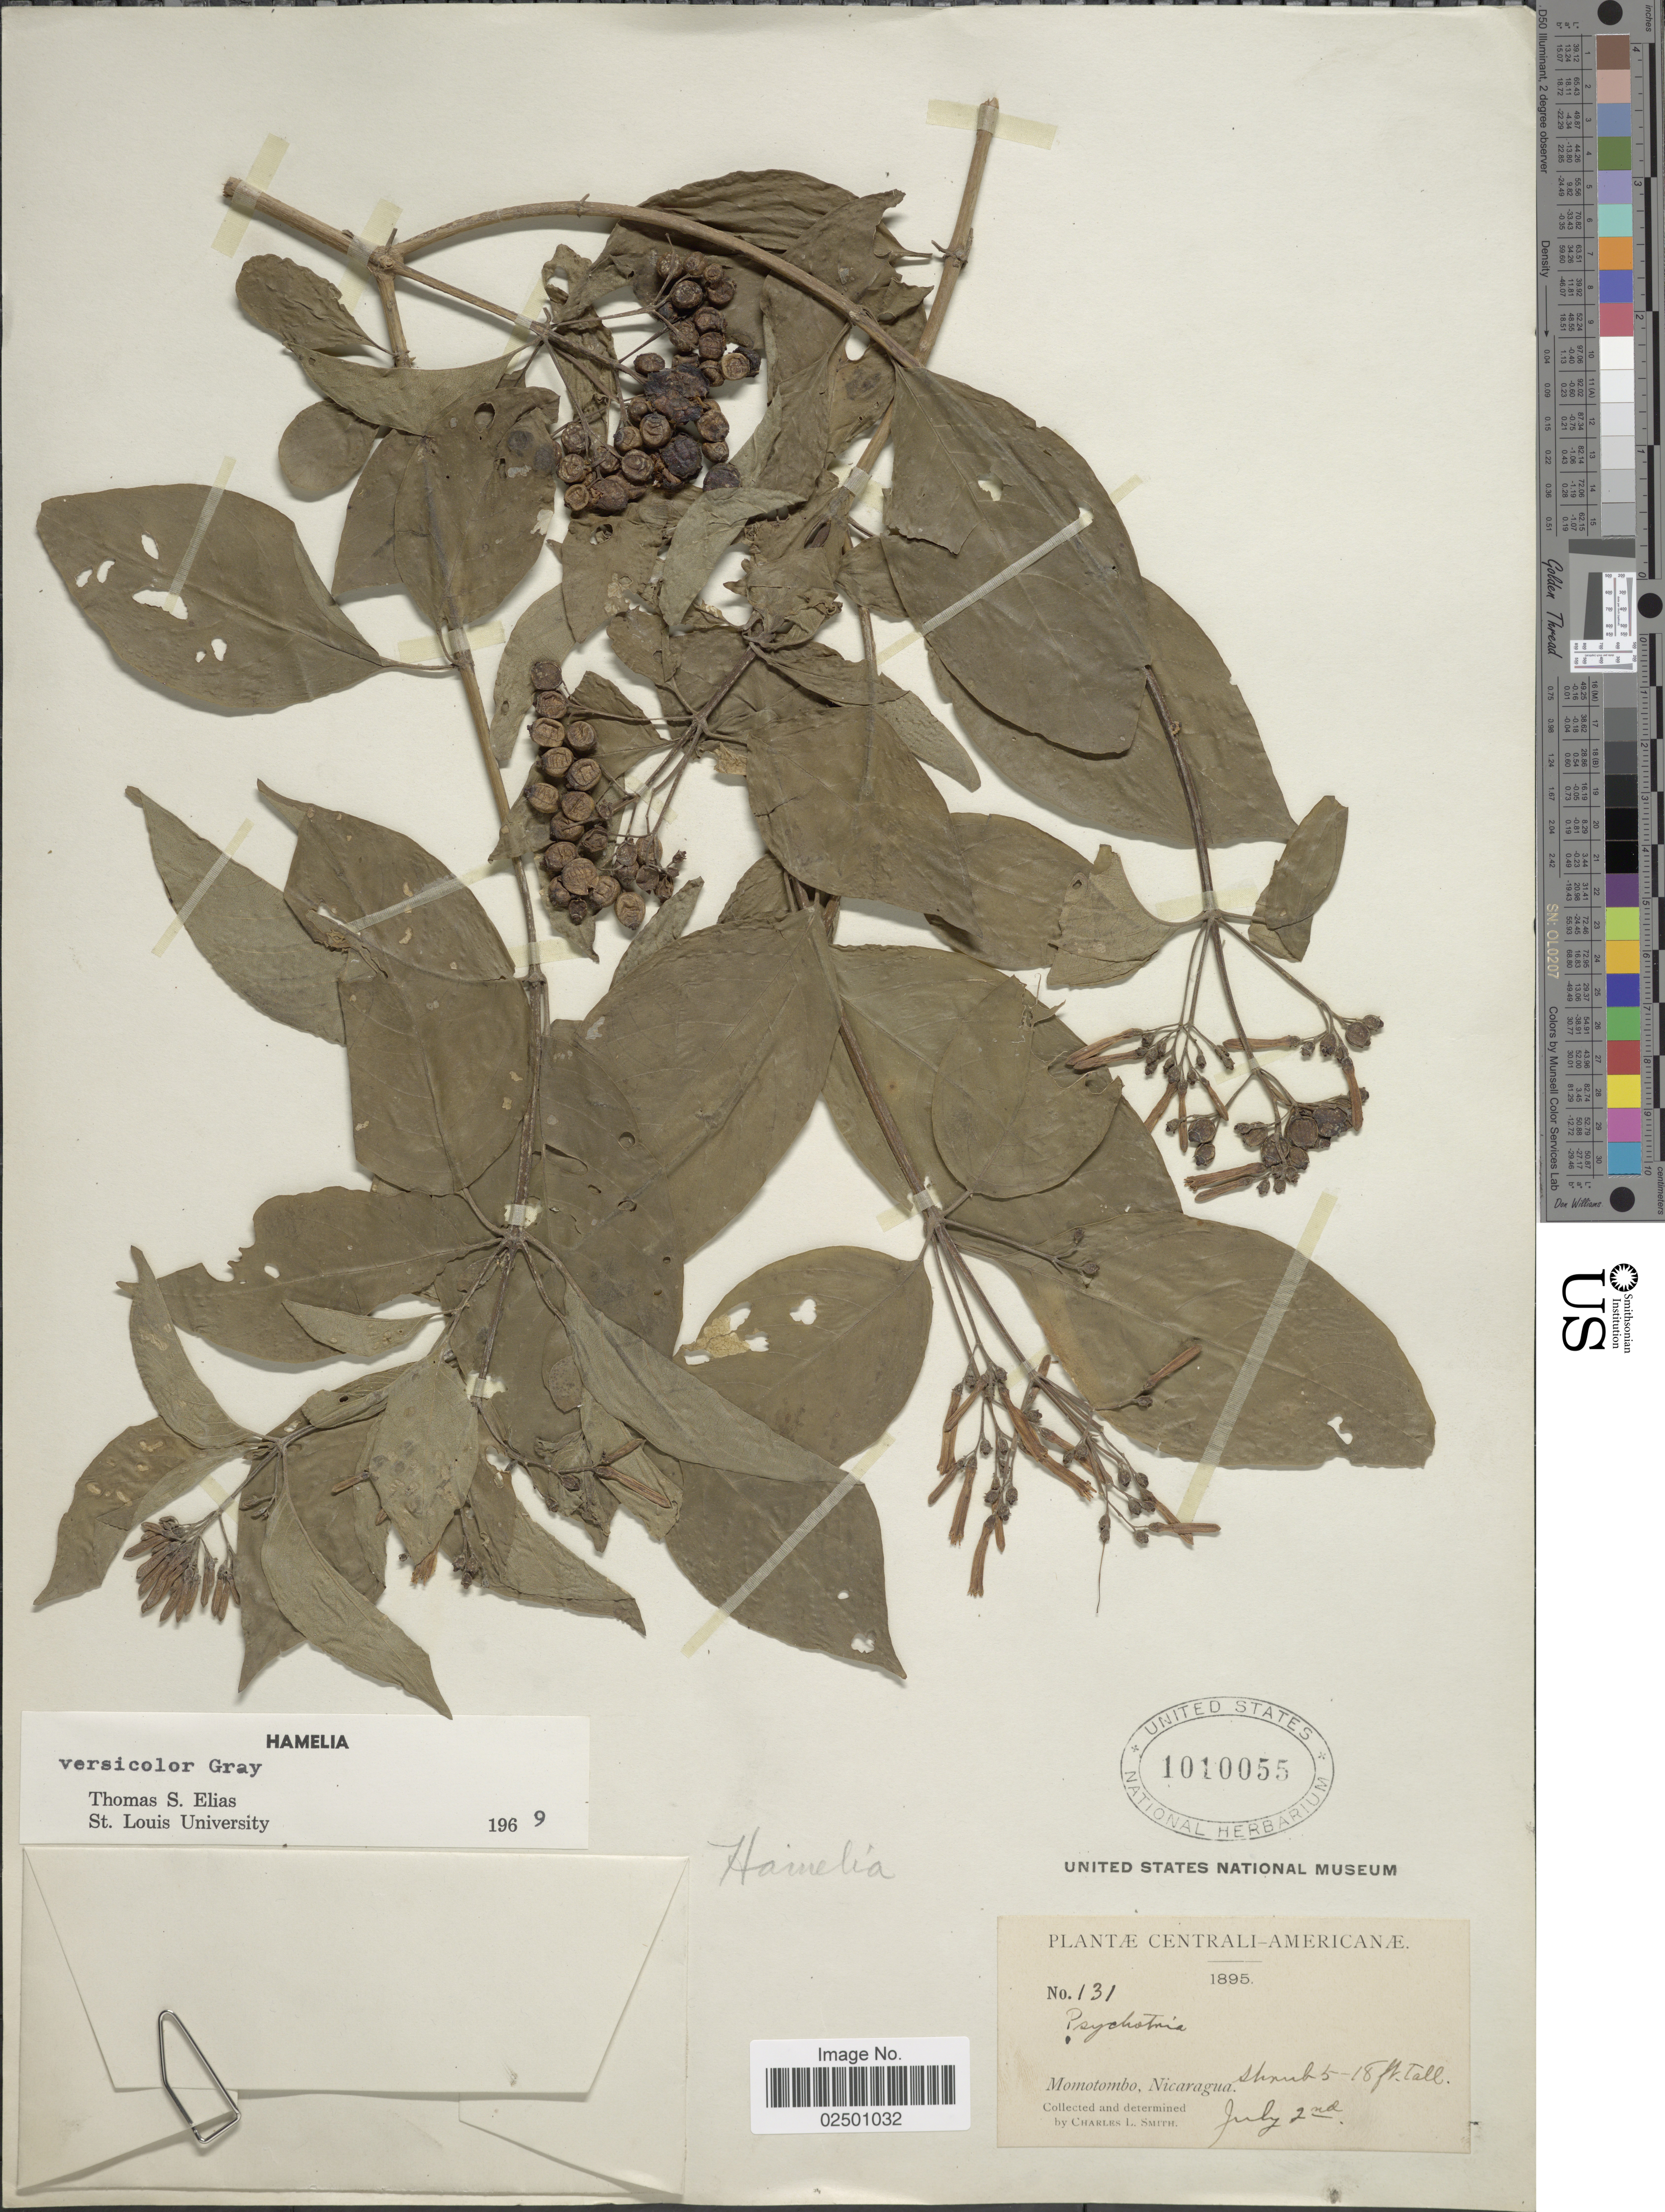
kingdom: Plantae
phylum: Tracheophyta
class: Magnoliopsida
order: Gentianales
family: Rubiaceae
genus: Hamelia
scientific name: Hamelia versicolor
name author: A. Gray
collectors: C. L. Smith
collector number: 131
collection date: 1895-07-02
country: Nicaragua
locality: Momotombo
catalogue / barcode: US 1010055